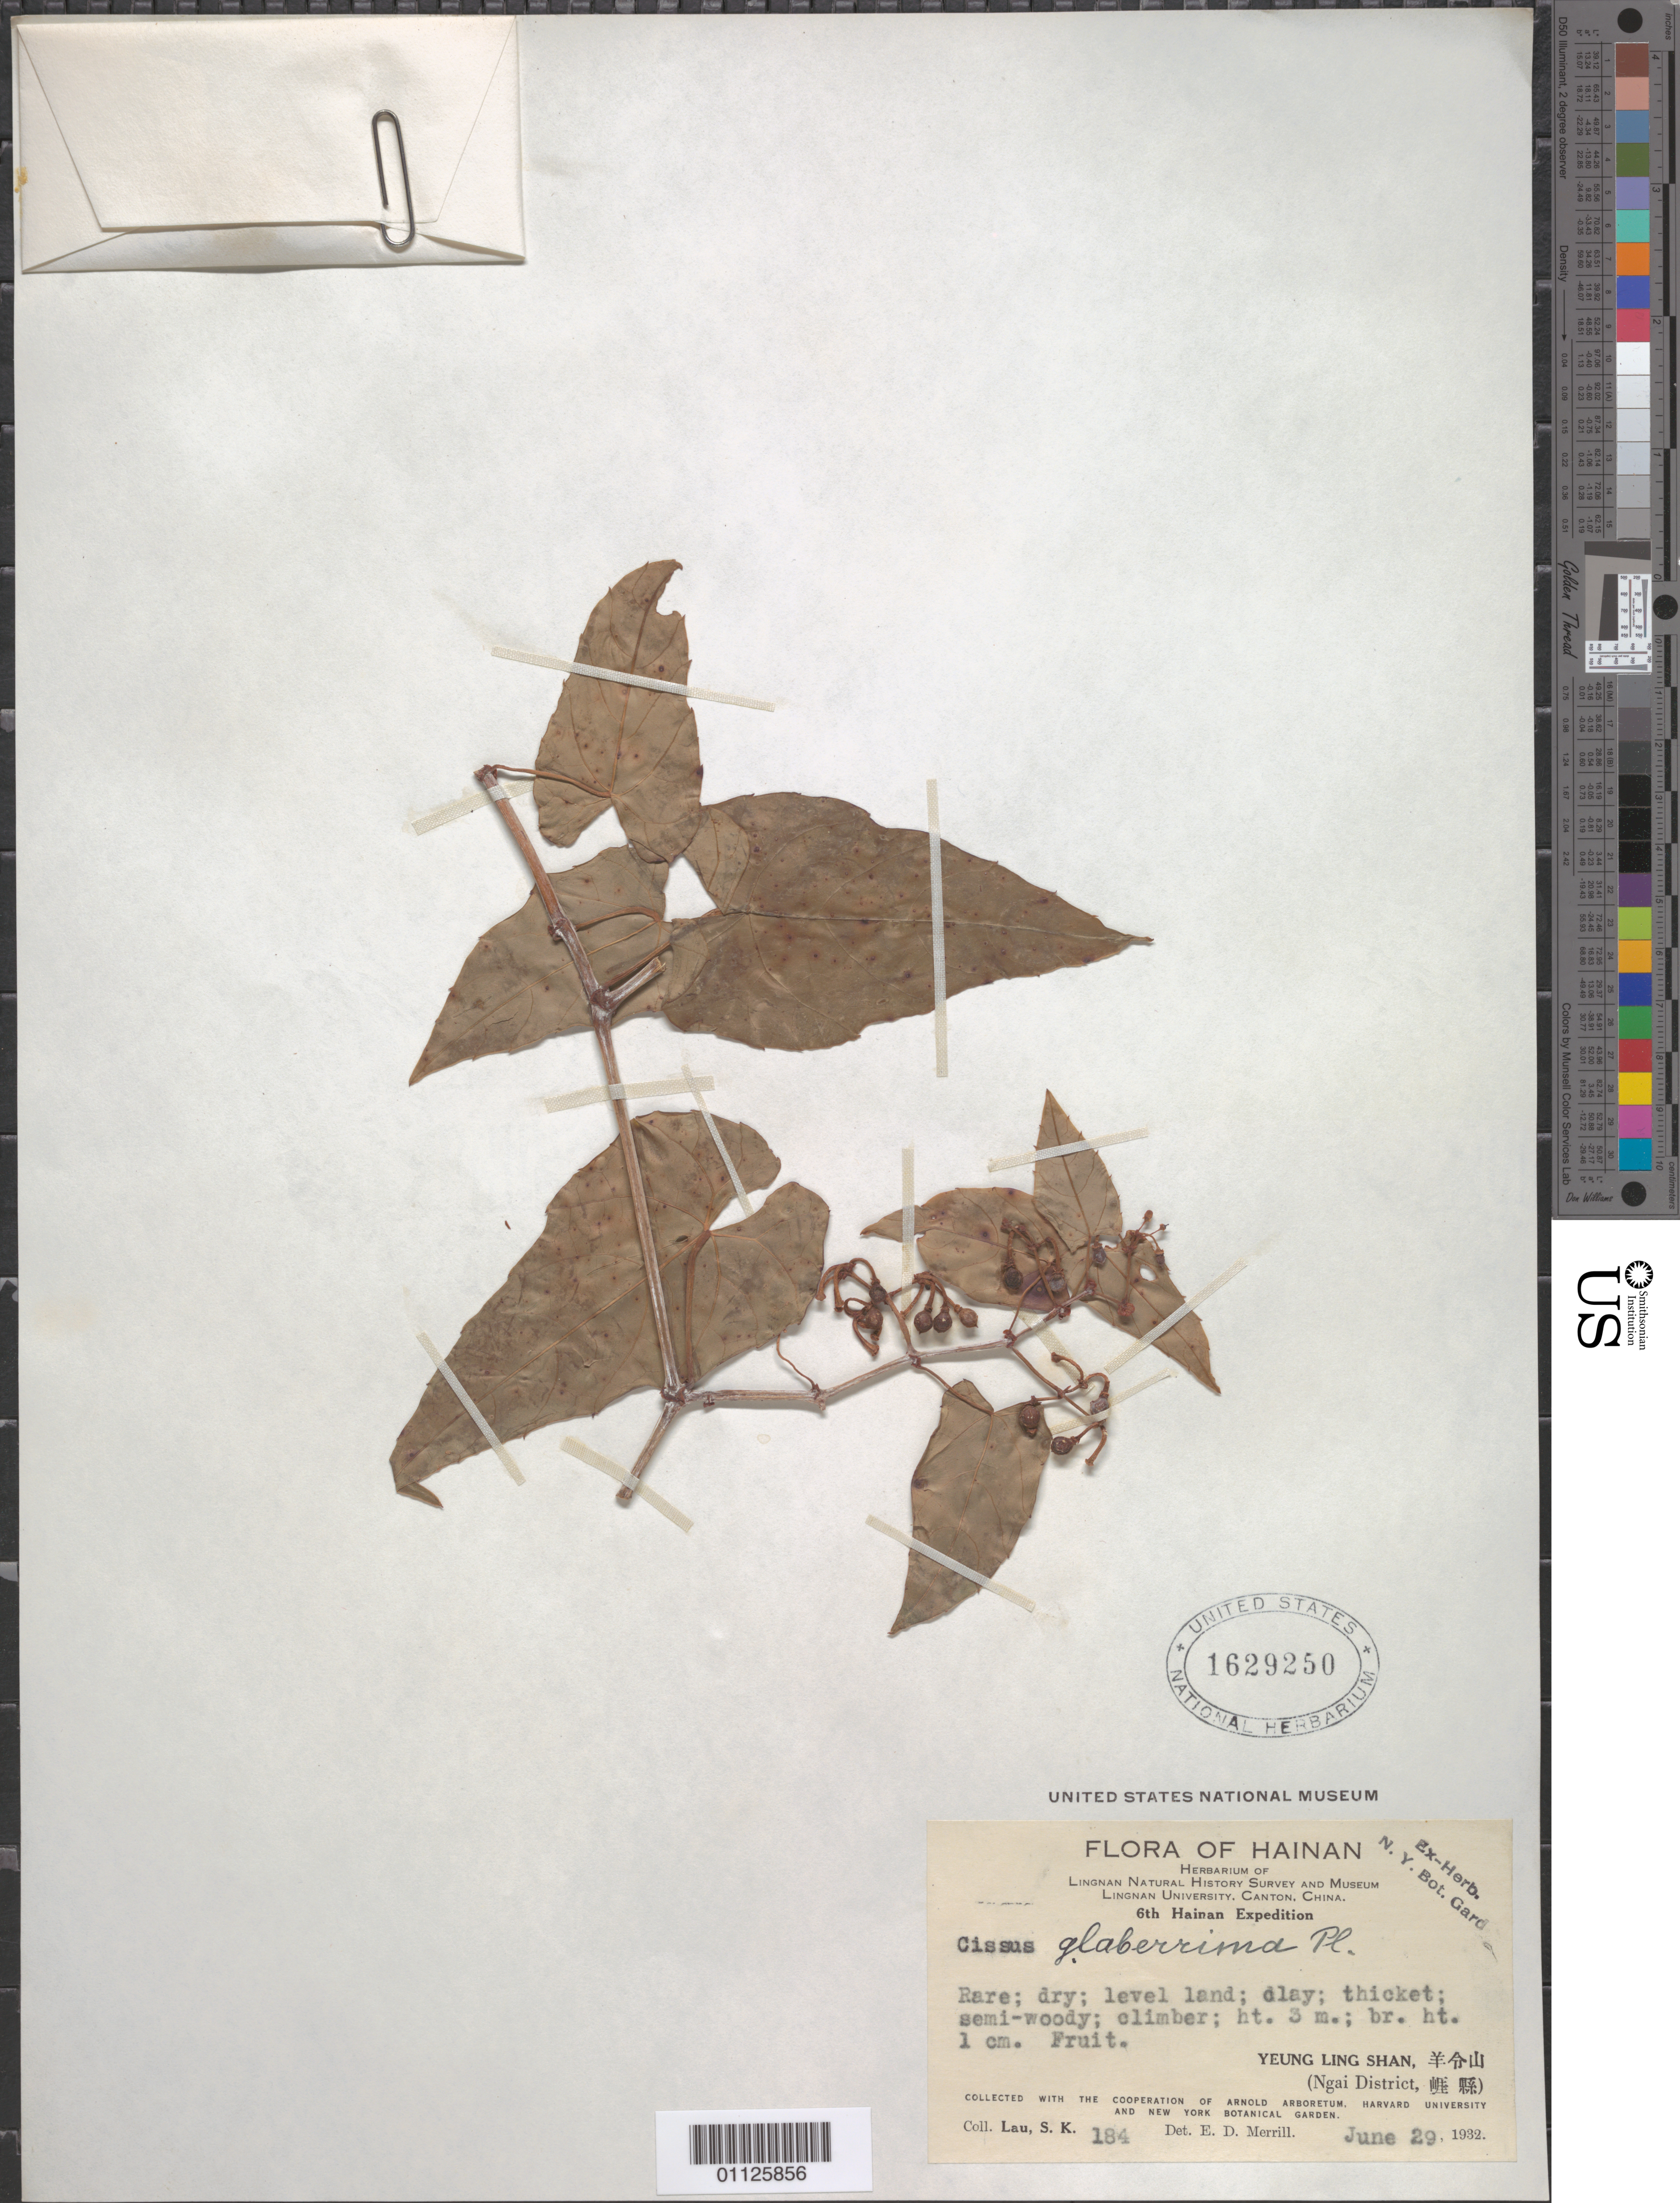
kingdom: Plantae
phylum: Tracheophyta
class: Magnoliopsida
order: Vitales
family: Vitaceae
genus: Cissus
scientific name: Cissus glaberrima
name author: Planch.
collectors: S. K. Lau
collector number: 184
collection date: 1932-06-29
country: China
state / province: Hainan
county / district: Ngai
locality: Yeung Ling Shan.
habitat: Rare; dry; level land; clay; thicket; semi-woody; climber.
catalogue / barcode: US 1629250